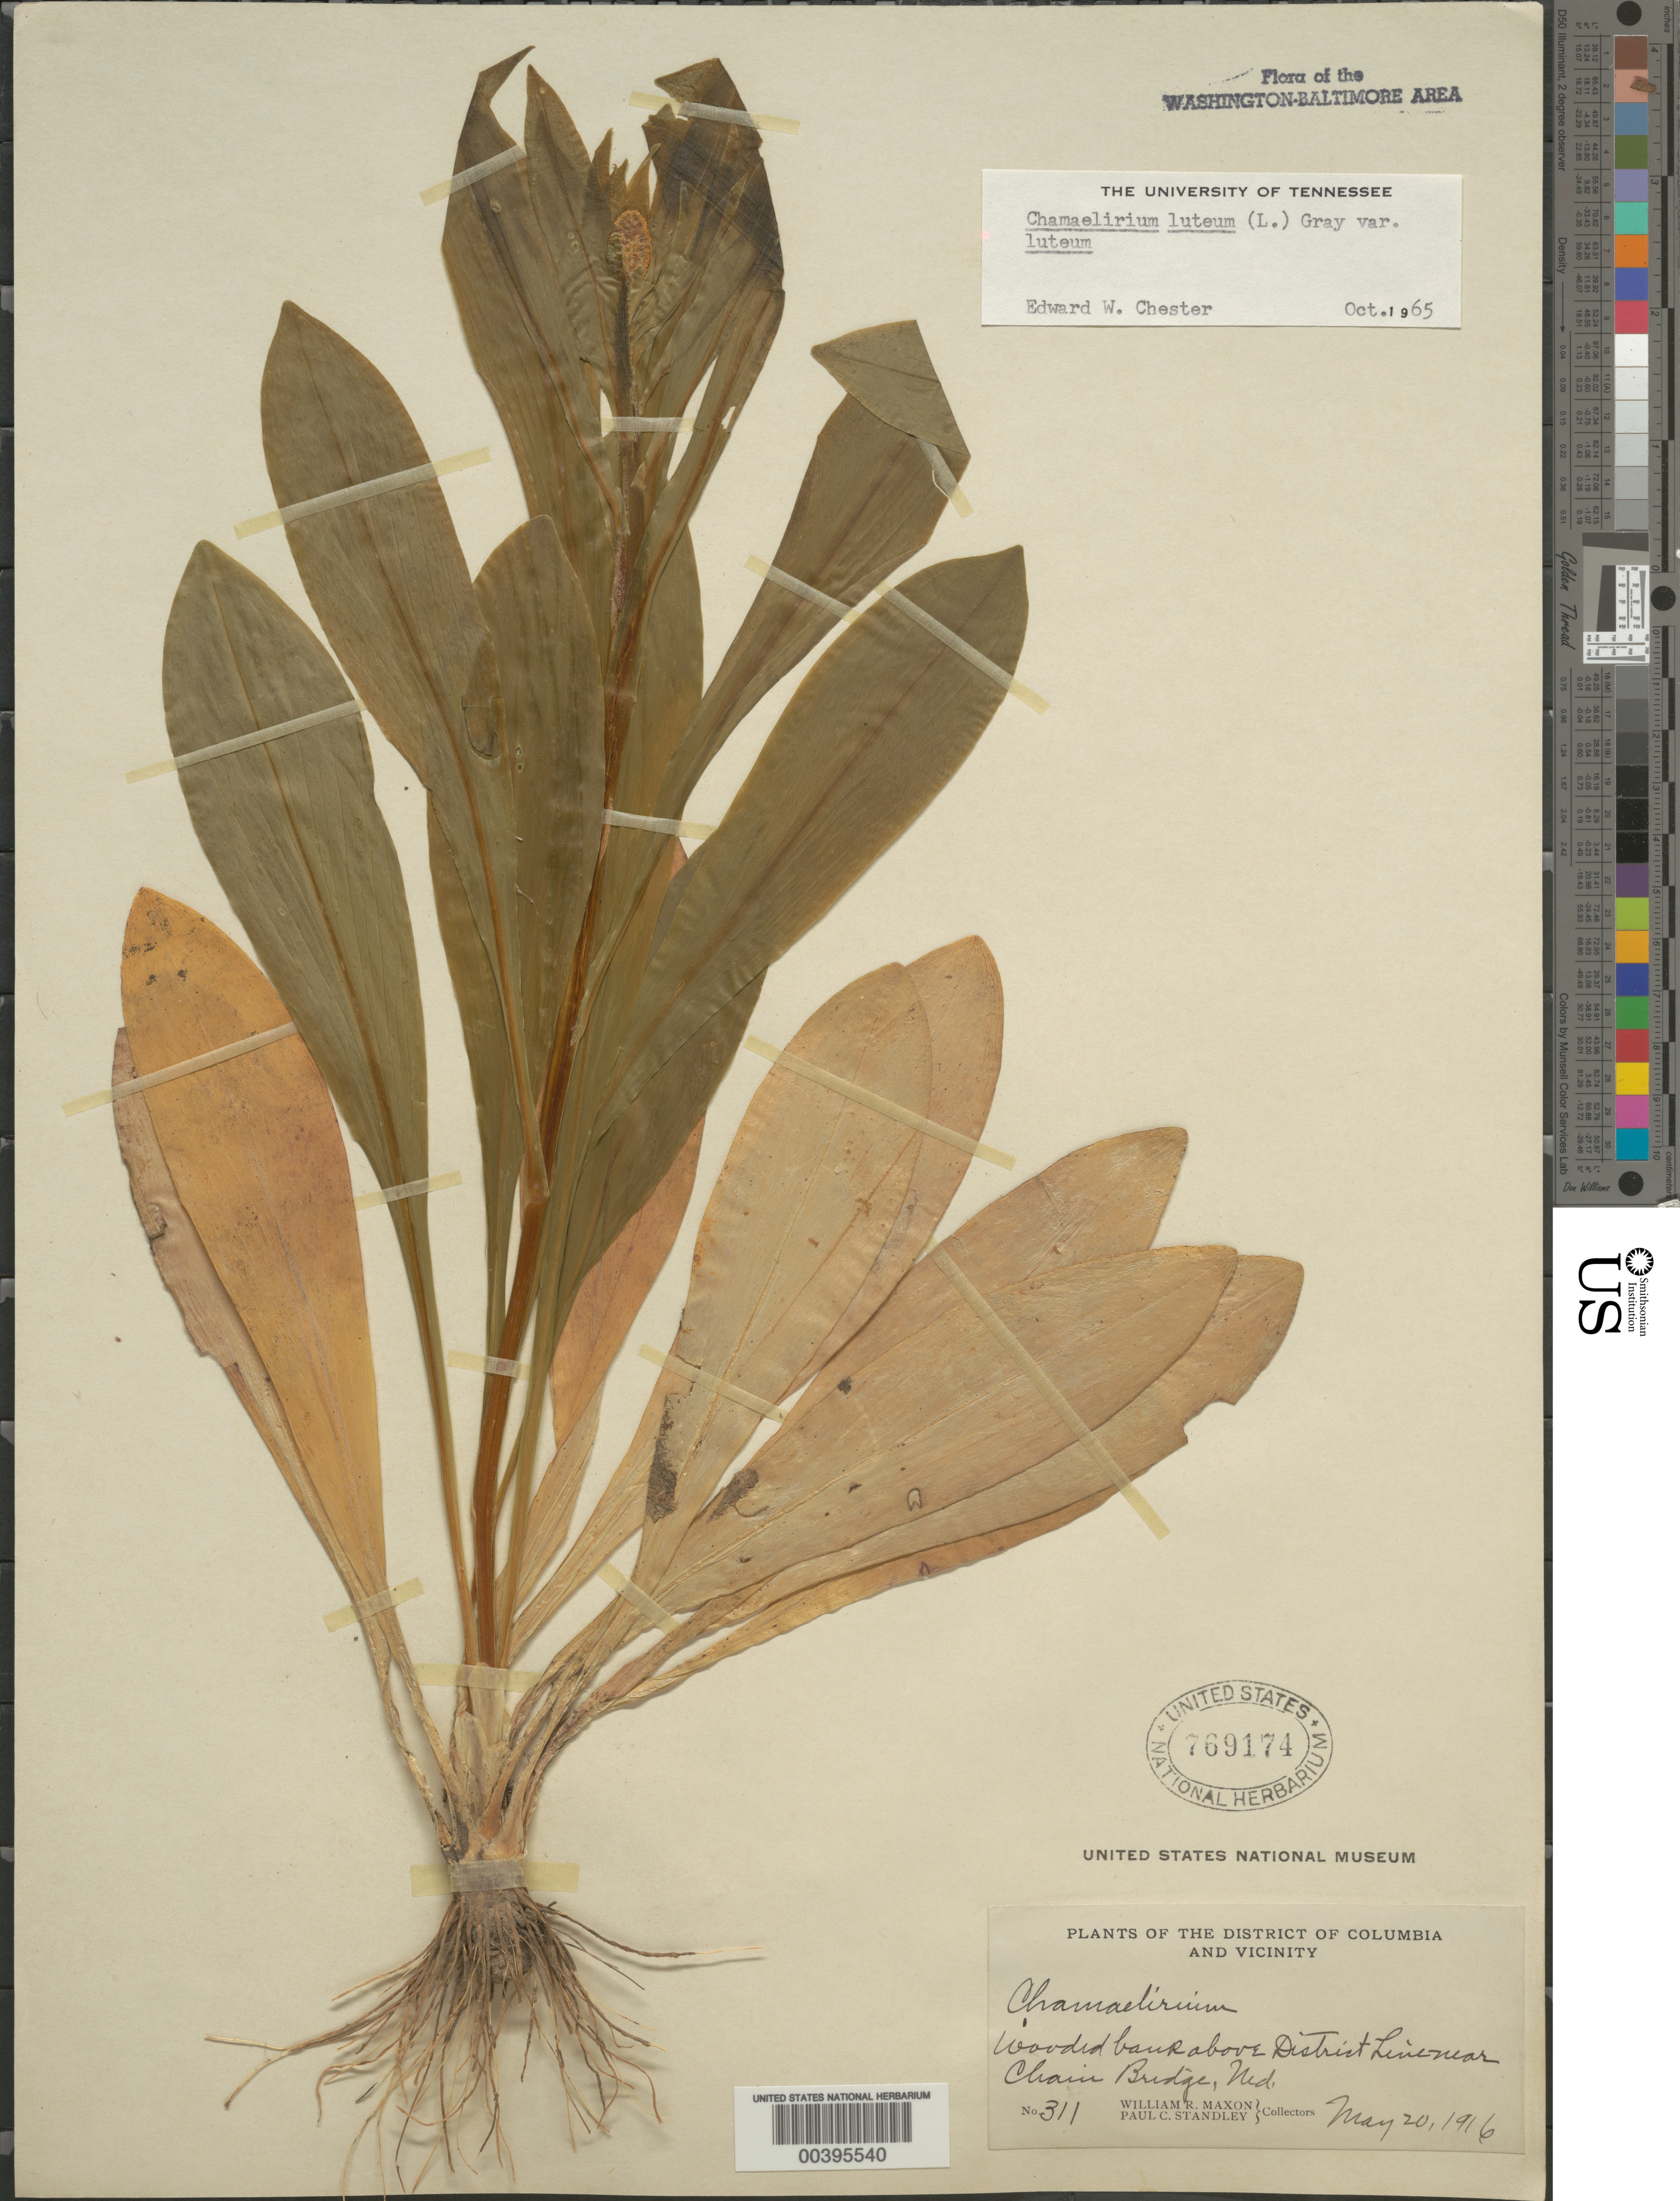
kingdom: Plantae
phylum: Tracheophyta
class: Liliopsida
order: Liliales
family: Melanthiaceae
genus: Chamaelirium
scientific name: Chamaelirium luteum var. luteum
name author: (L.) A. Gray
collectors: W. R. Maxon & P. C. Standley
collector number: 311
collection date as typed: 20 May 1916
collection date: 1916-05-20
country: United States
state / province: Maryland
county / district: Montgomery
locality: Near Cabin John Bridge C. & O. Canal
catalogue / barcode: US 769174